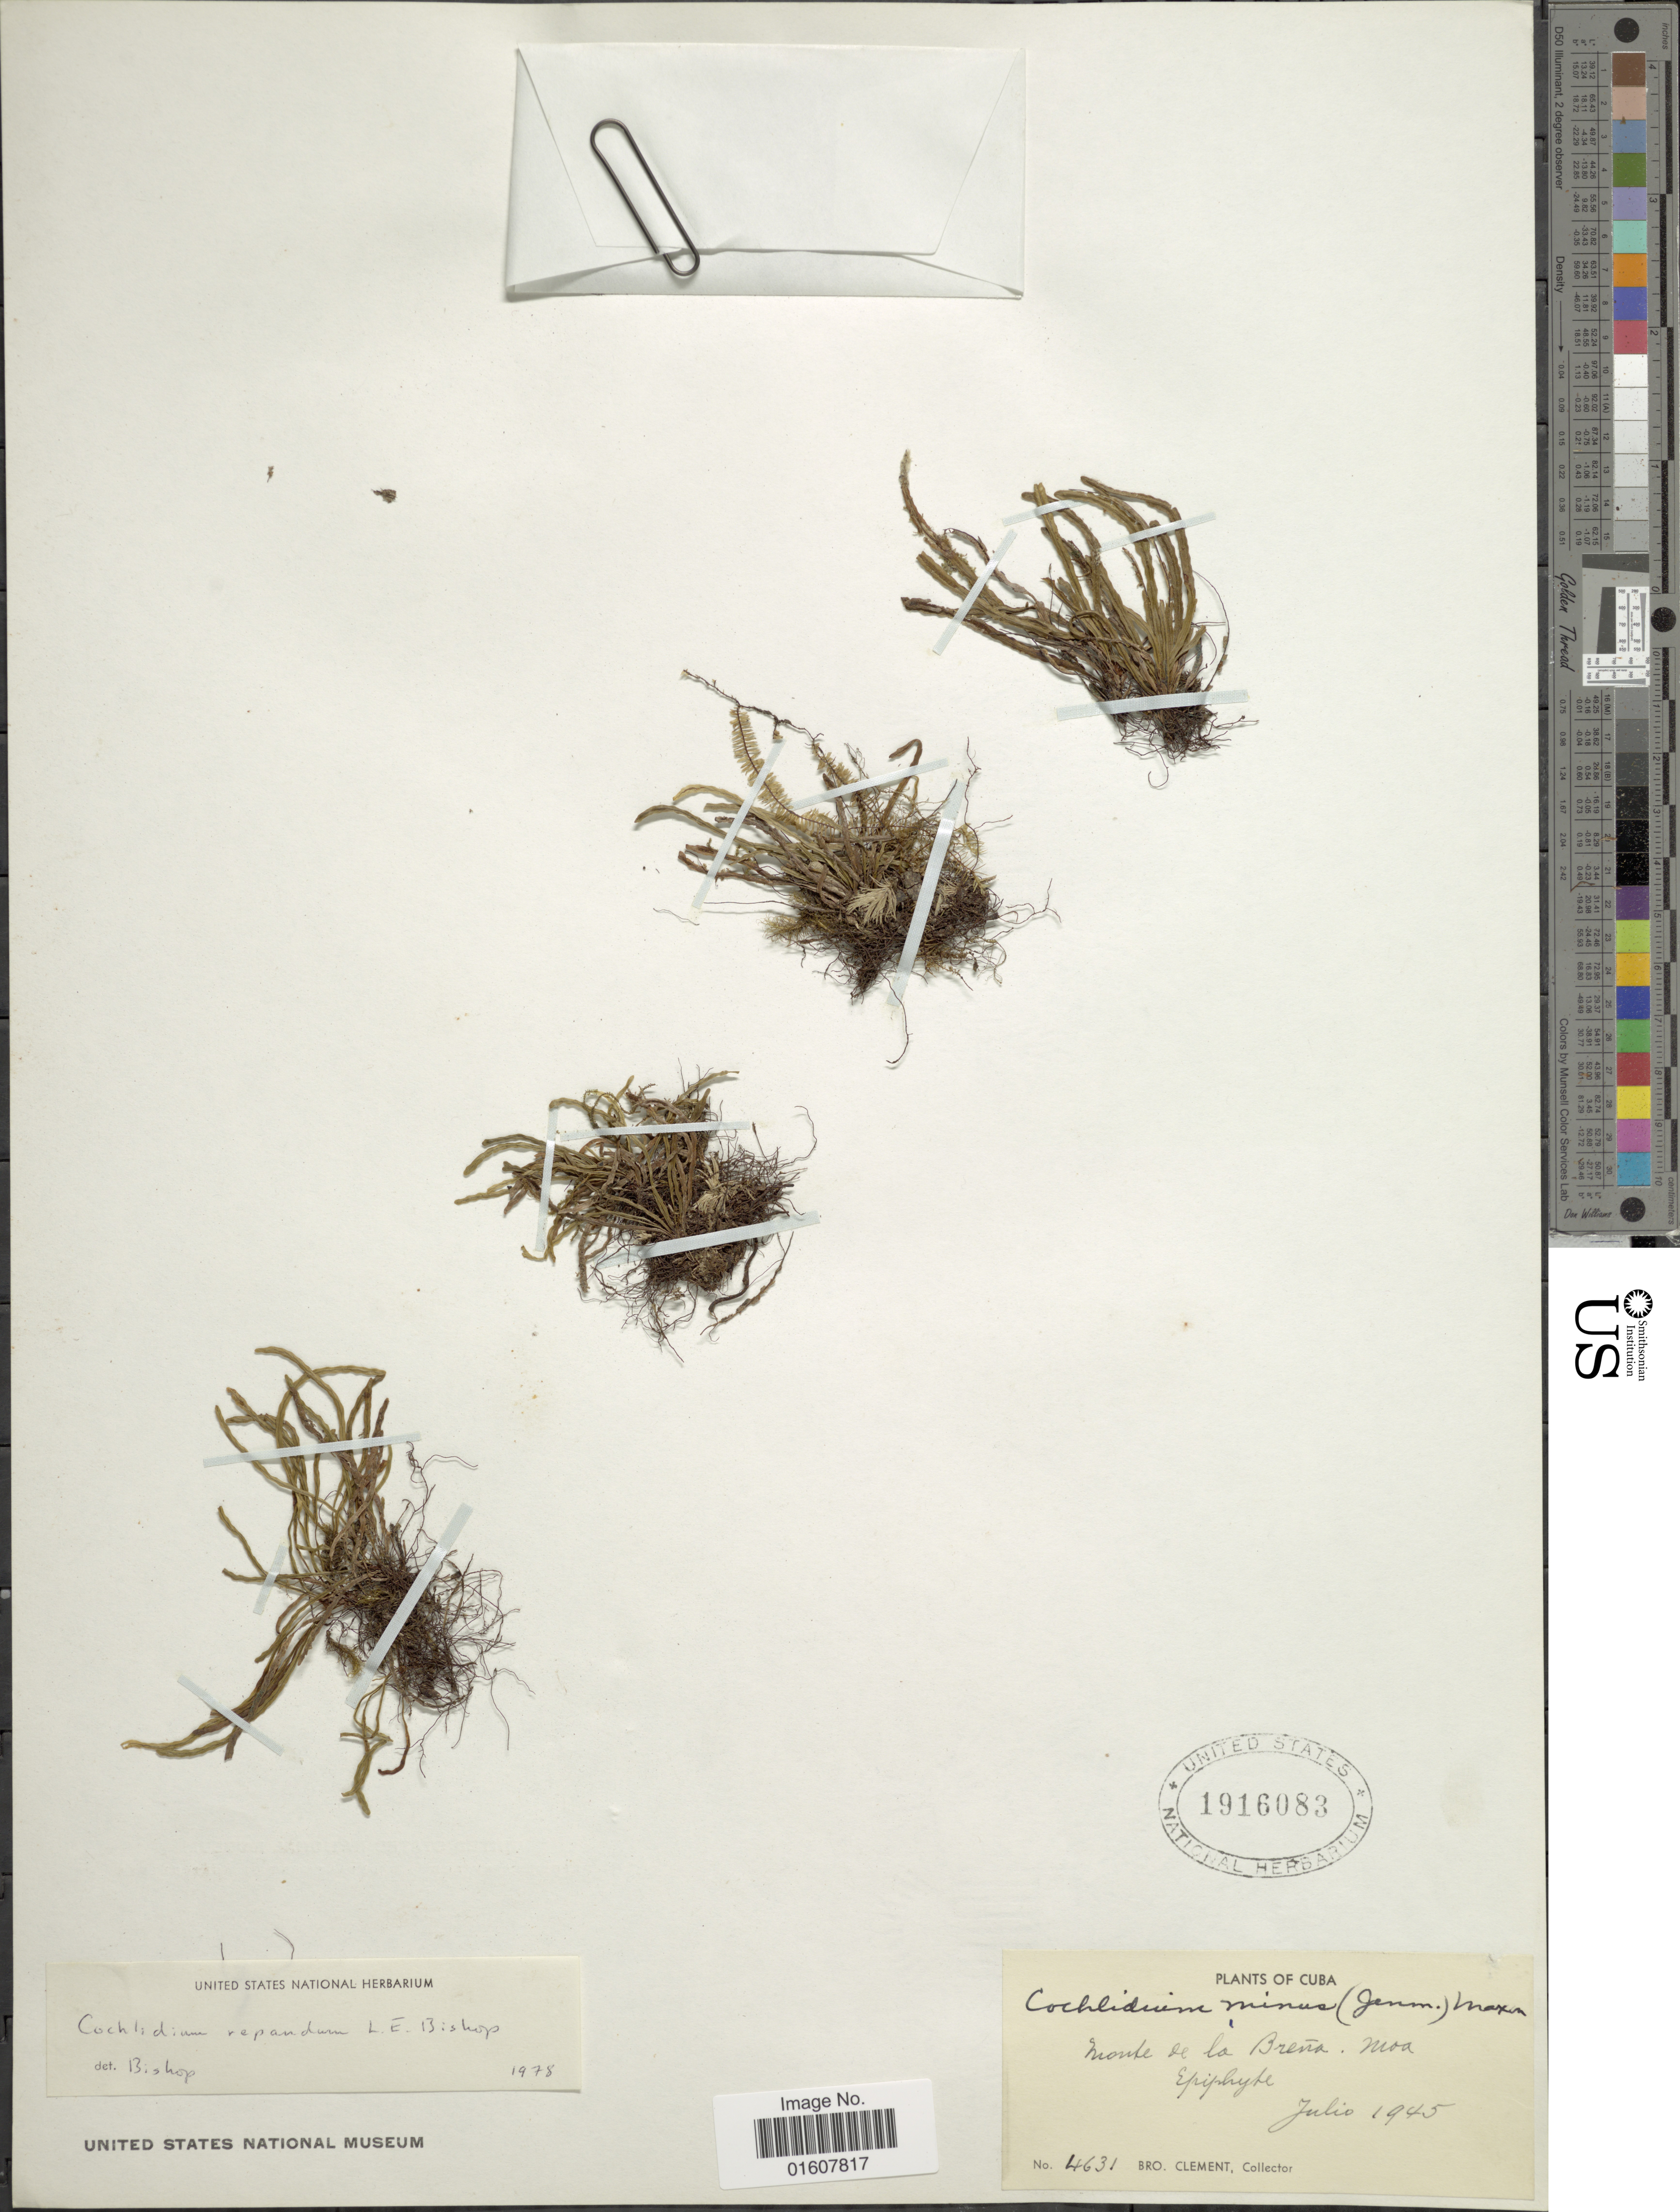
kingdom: Plantae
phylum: Tracheophyta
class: Polypodiopsida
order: Polypodiales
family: Polypodiaceae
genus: Cochlidium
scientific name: Cochlidium repandum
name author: L.E. Bishop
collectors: B. Clement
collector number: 4631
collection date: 1945-07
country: Cuba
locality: Monte de la Breña, Moa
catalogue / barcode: US 1916083